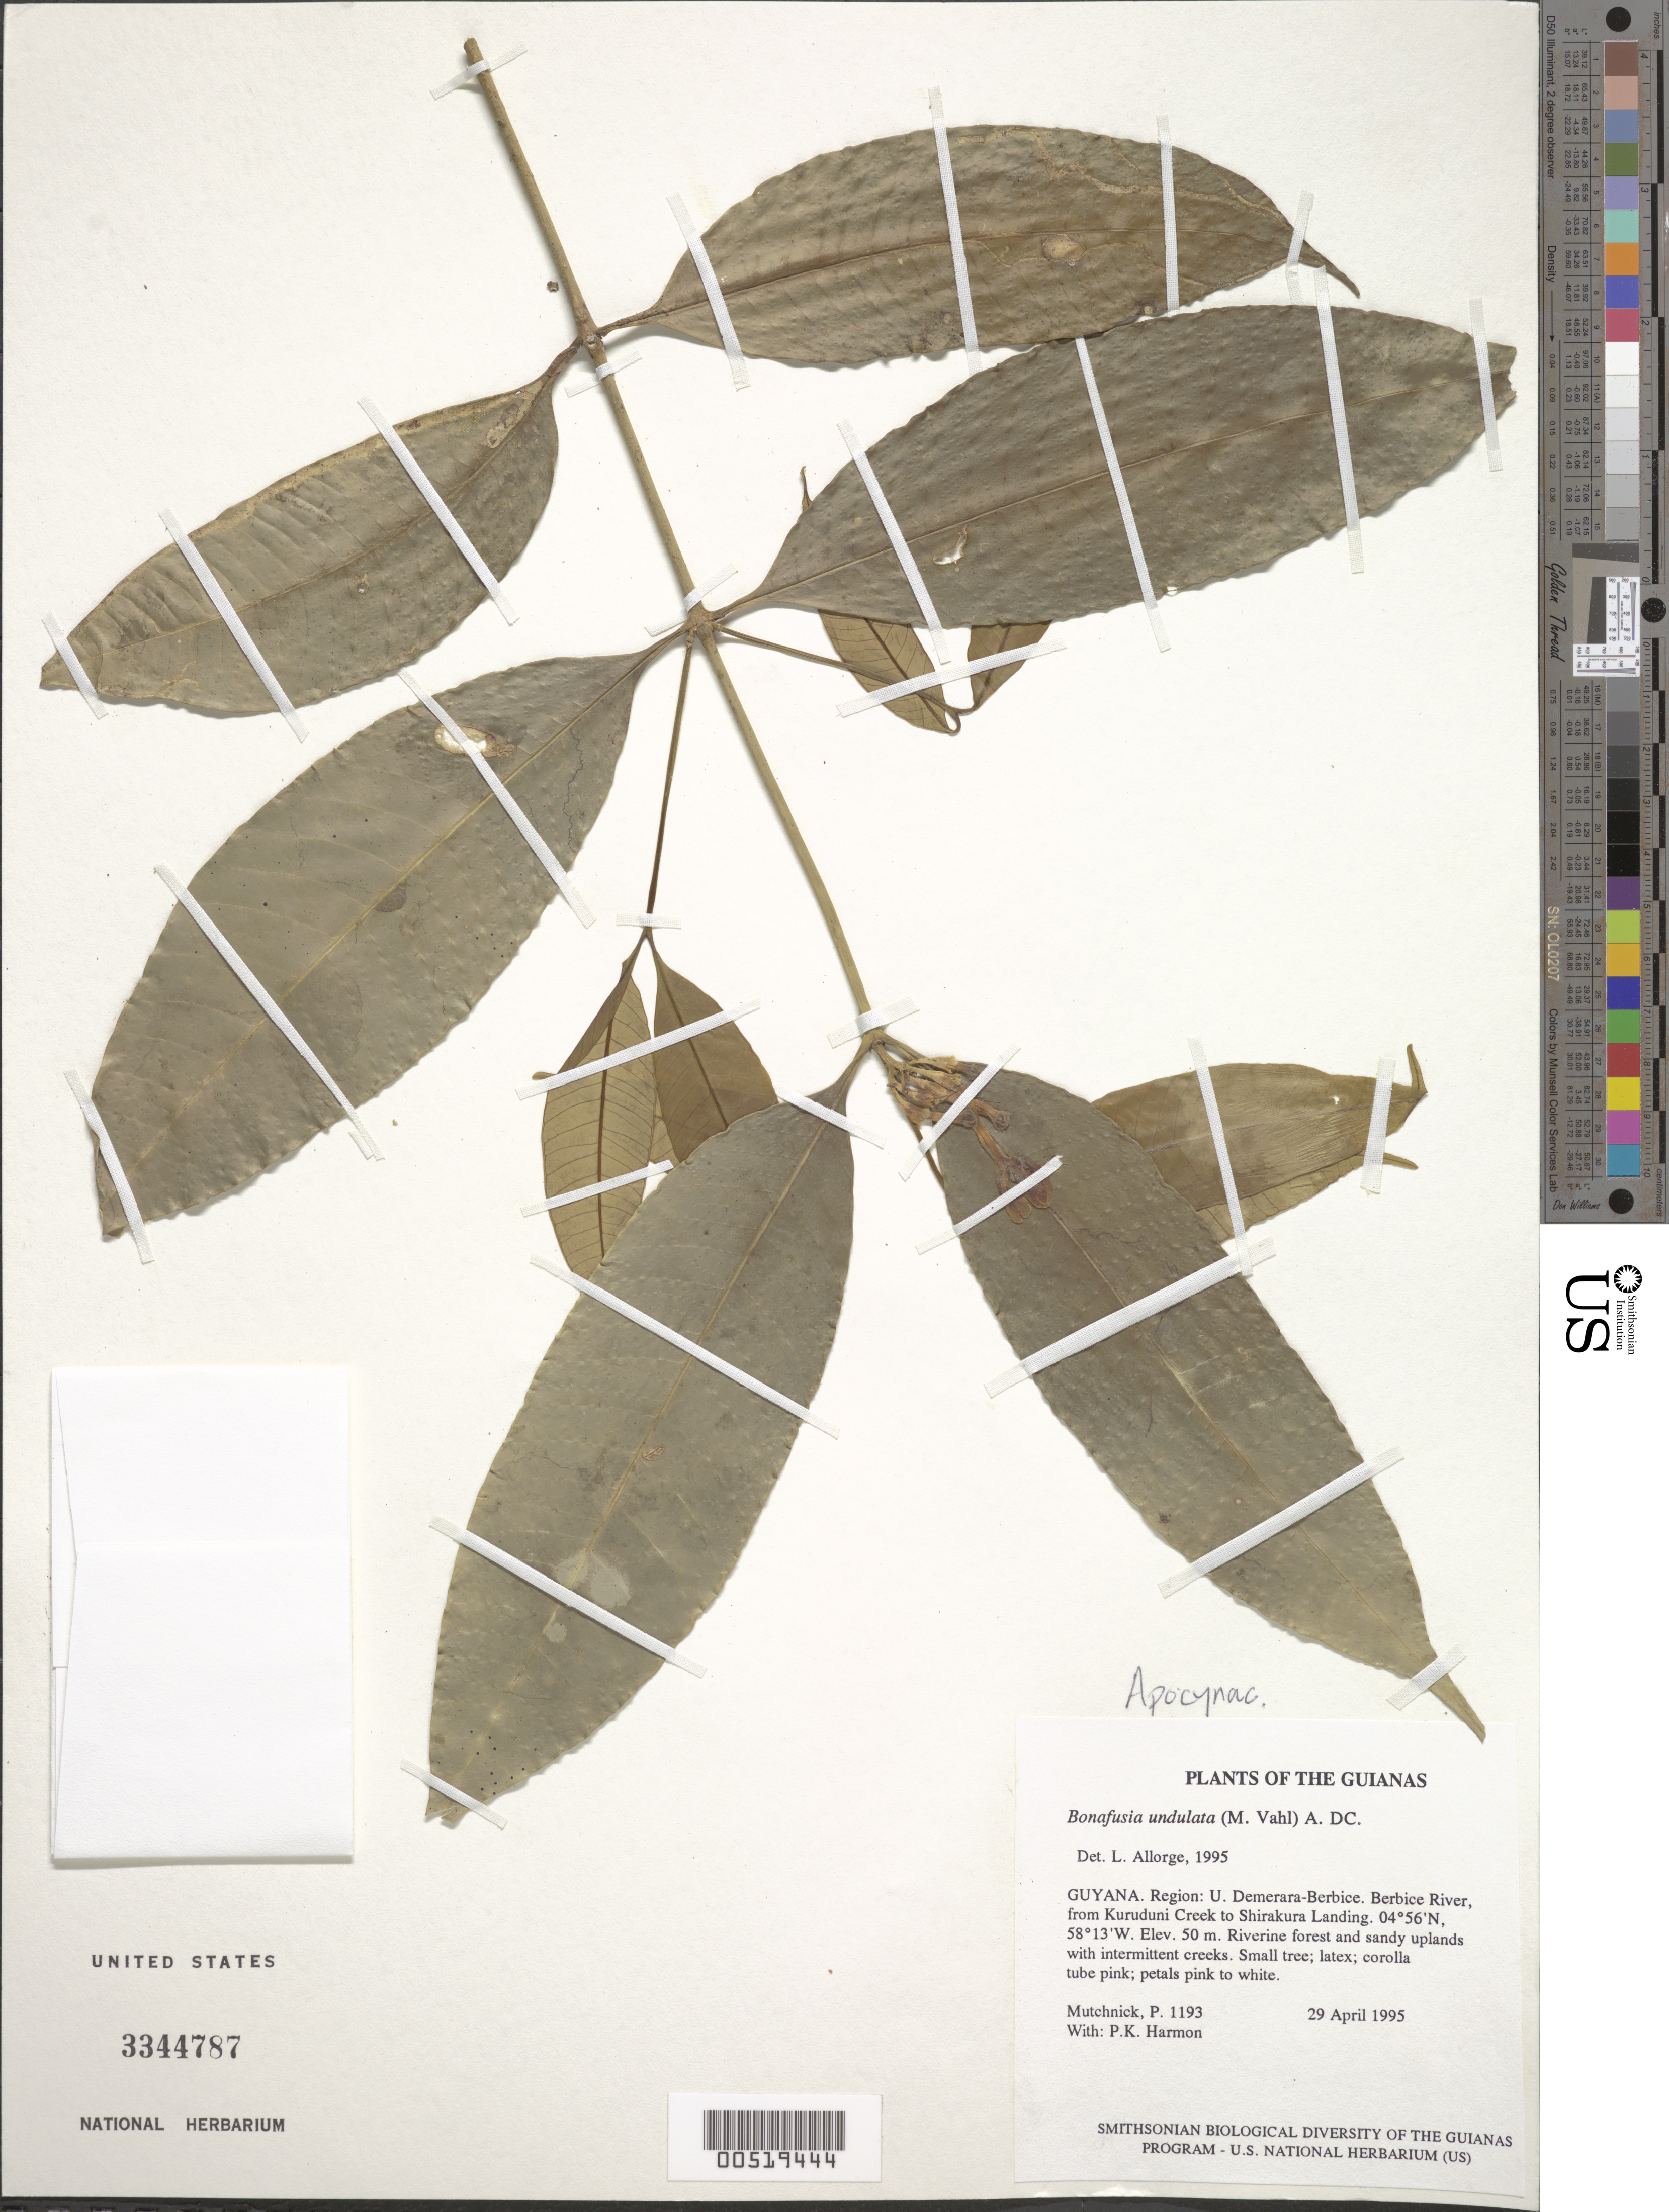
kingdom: Plantae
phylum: Tracheophyta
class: Magnoliopsida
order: Gentianales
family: Apocynaceae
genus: Bonafousia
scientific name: Bonafousia undulata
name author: (Vahl) A. DC.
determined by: Allorge, L.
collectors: P. Mutchnick & P. Harmon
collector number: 1193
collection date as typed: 29 April 1995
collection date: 1995-04-29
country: Guyana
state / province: U. Demerara-Berbice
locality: Berbice River, from Kuruduni Creek to Shirakura Landing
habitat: Riverine forest and sandy uplands with intermittent creeks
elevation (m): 50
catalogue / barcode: US 3344787